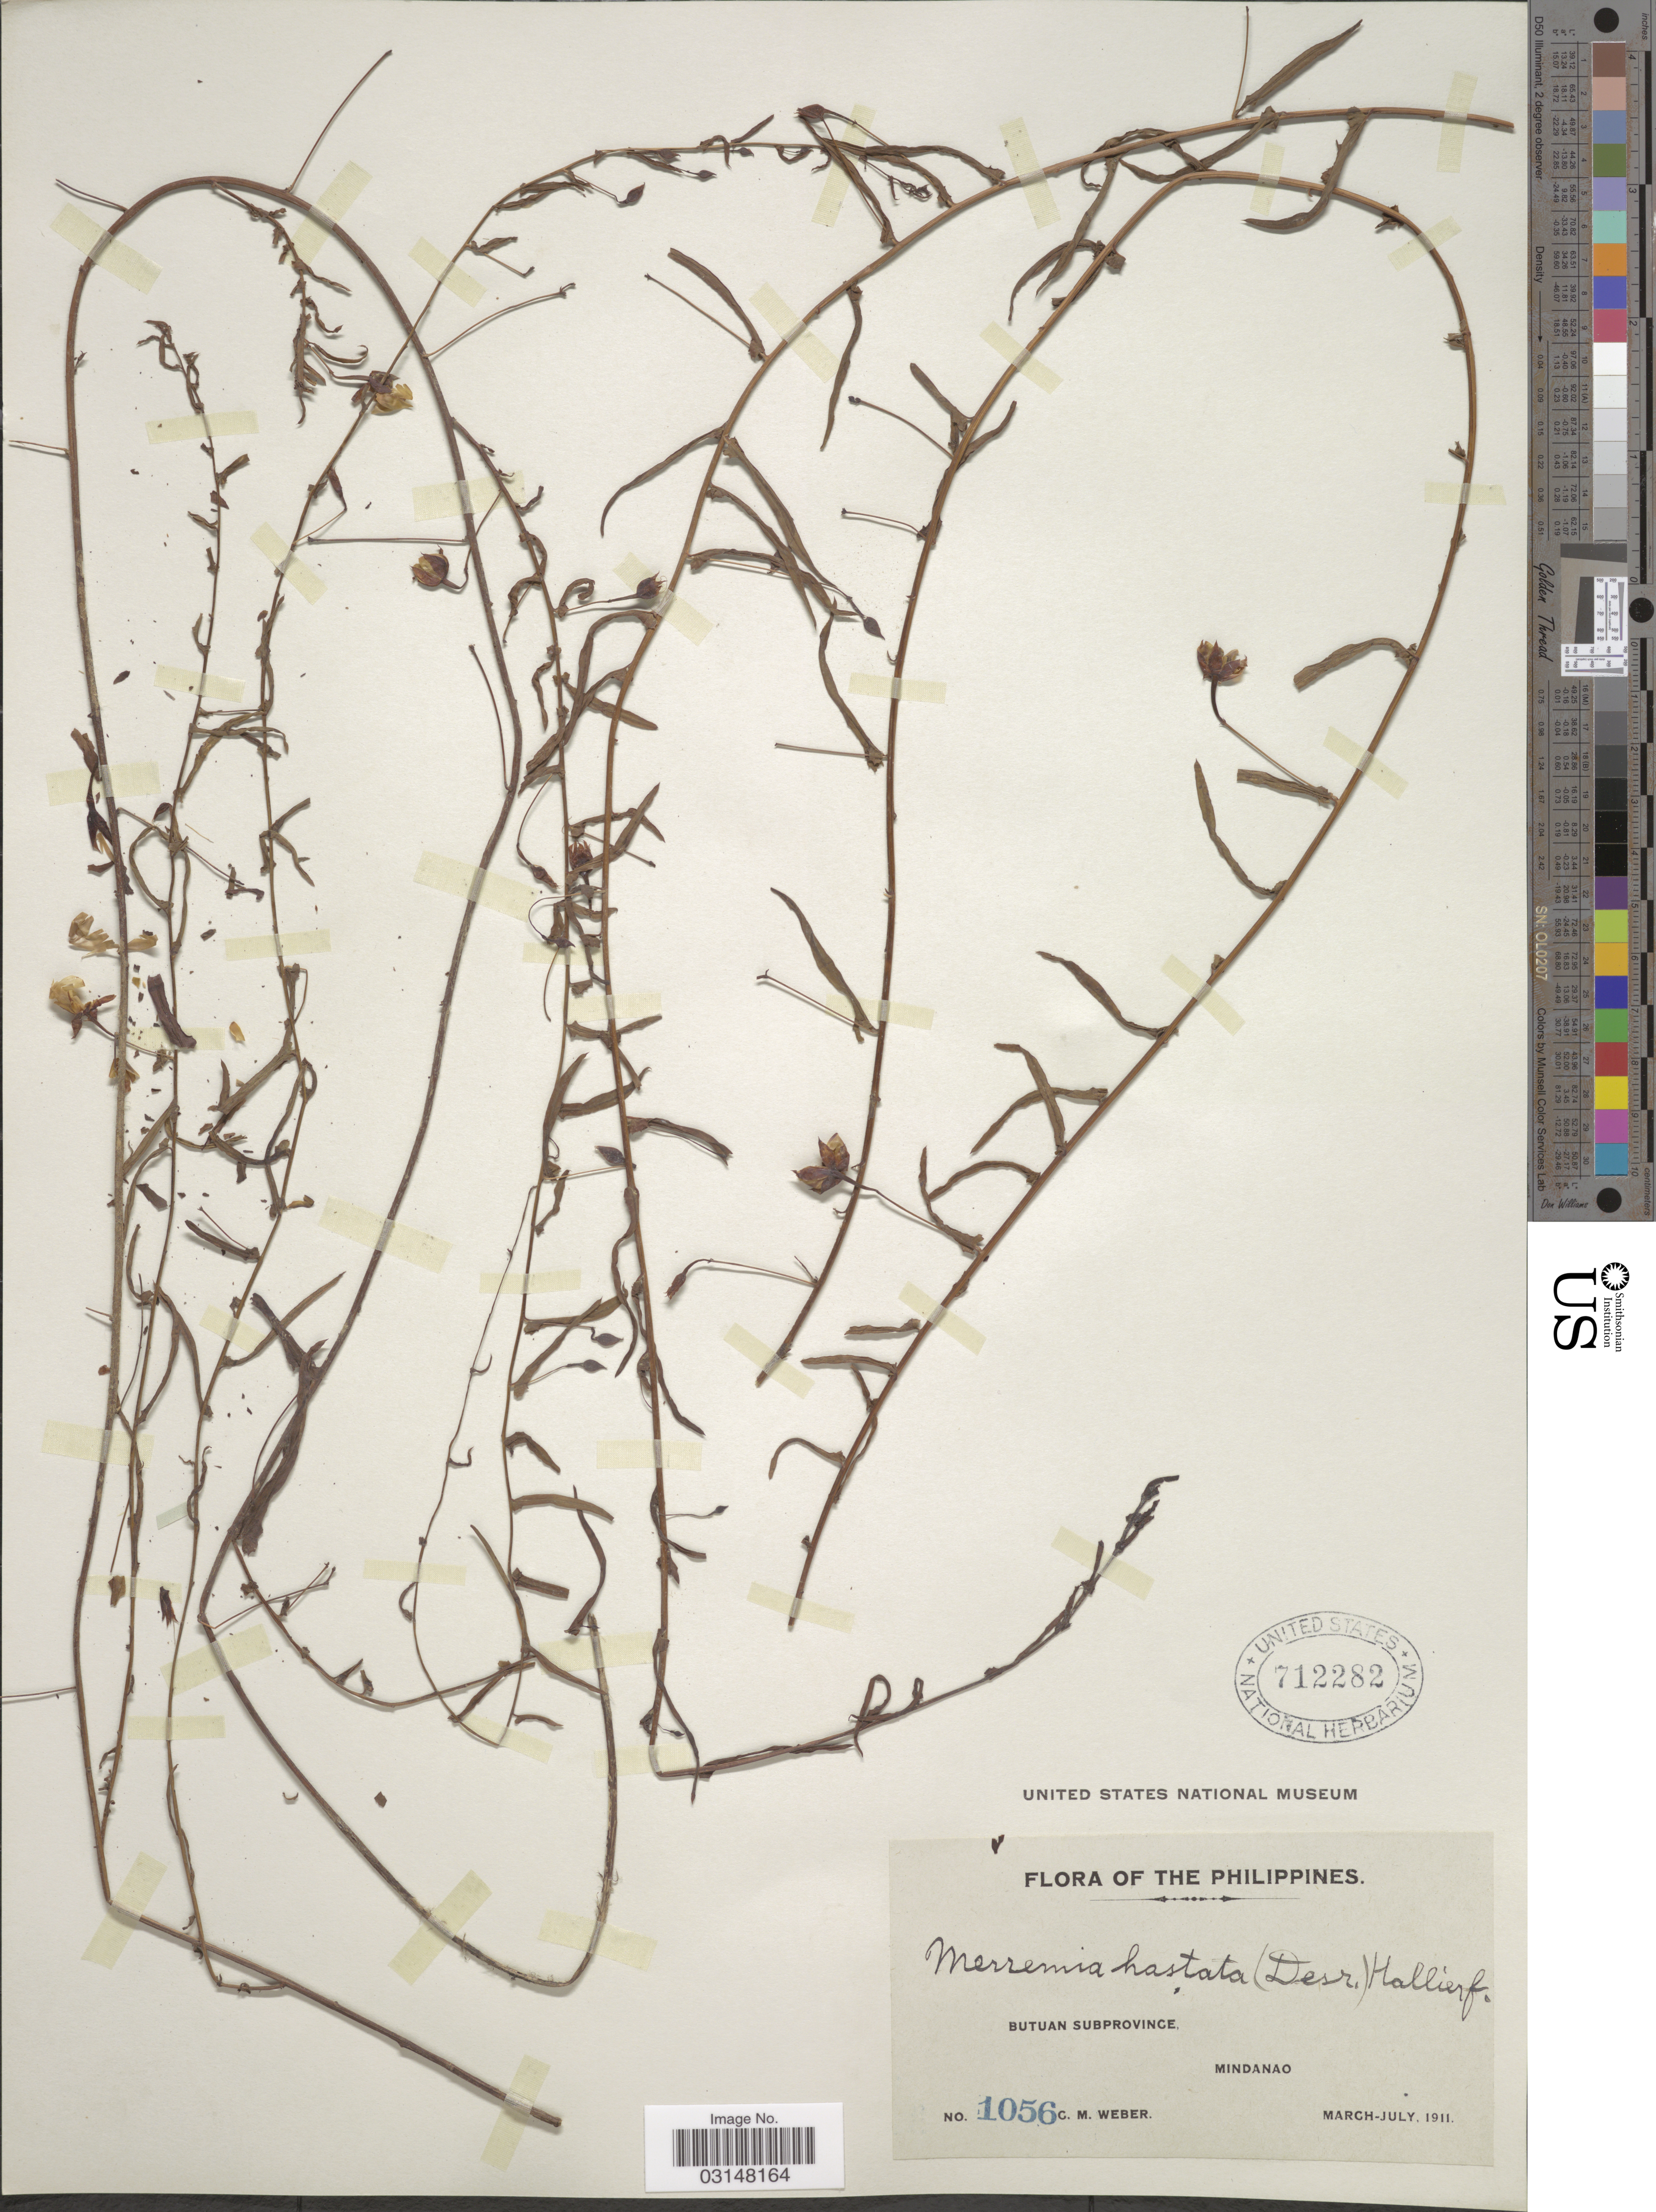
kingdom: Plantae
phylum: Tracheophyta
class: Magnoliopsida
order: Solanales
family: Convolvulaceae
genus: Xenostegia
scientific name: Xenostegia tridentata subsp. hastata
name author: (Ooststr.) Parmar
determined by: Strong, Mark T., (BOT), Smithsonian Institution - National Museum of Natural History (UNITED STATES)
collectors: C. M. Weber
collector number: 1056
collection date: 1911-03/1911-07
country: Philippines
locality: Butuan Subprovince, Mindanao.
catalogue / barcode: US 712282